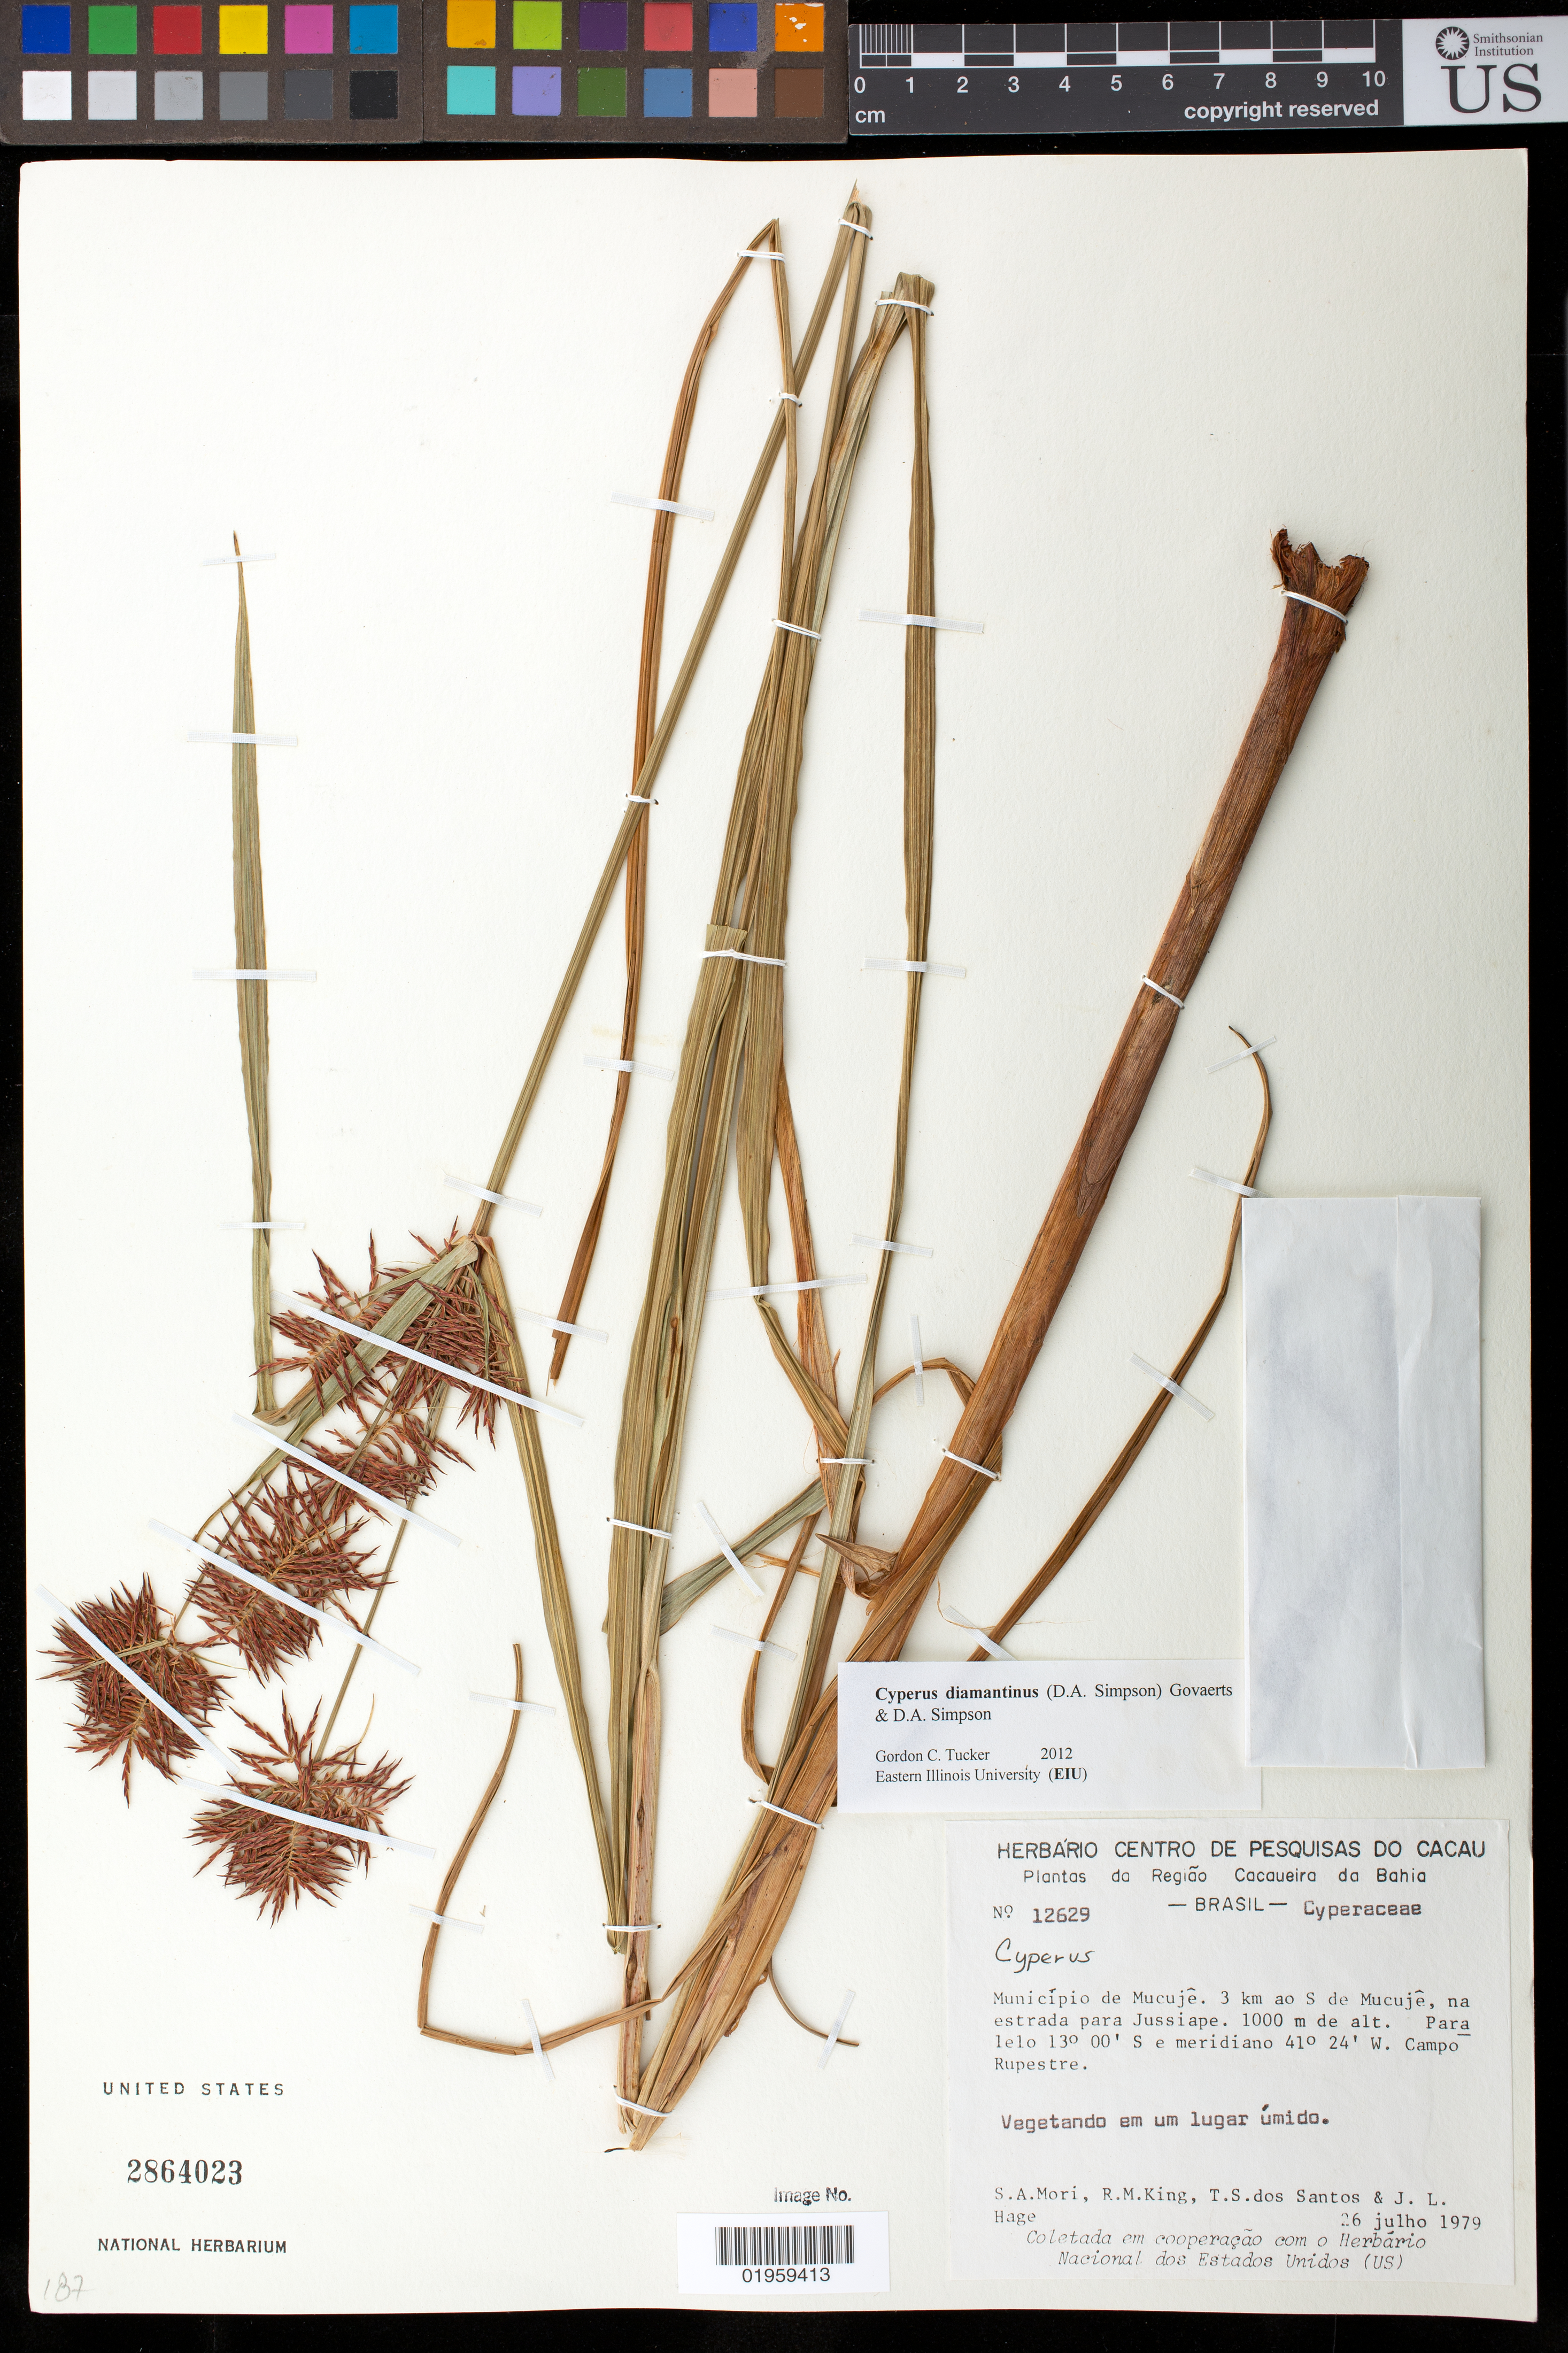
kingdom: Plantae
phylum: Tracheophyta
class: Liliopsida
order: Poales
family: Cyperaceae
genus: Cyperus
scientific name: Cyperus diamantinus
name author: (D.A. Simpson) Govaerts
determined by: Tucker, G. C.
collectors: S. Mori, L. R. M. King, T. S. Santos & J. Hage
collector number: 12629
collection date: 1979-07-26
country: Brazil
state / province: Bahia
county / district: Mucugê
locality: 3 km ao S deucujê, na estrada para Jussiape.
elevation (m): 1000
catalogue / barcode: US 2864023